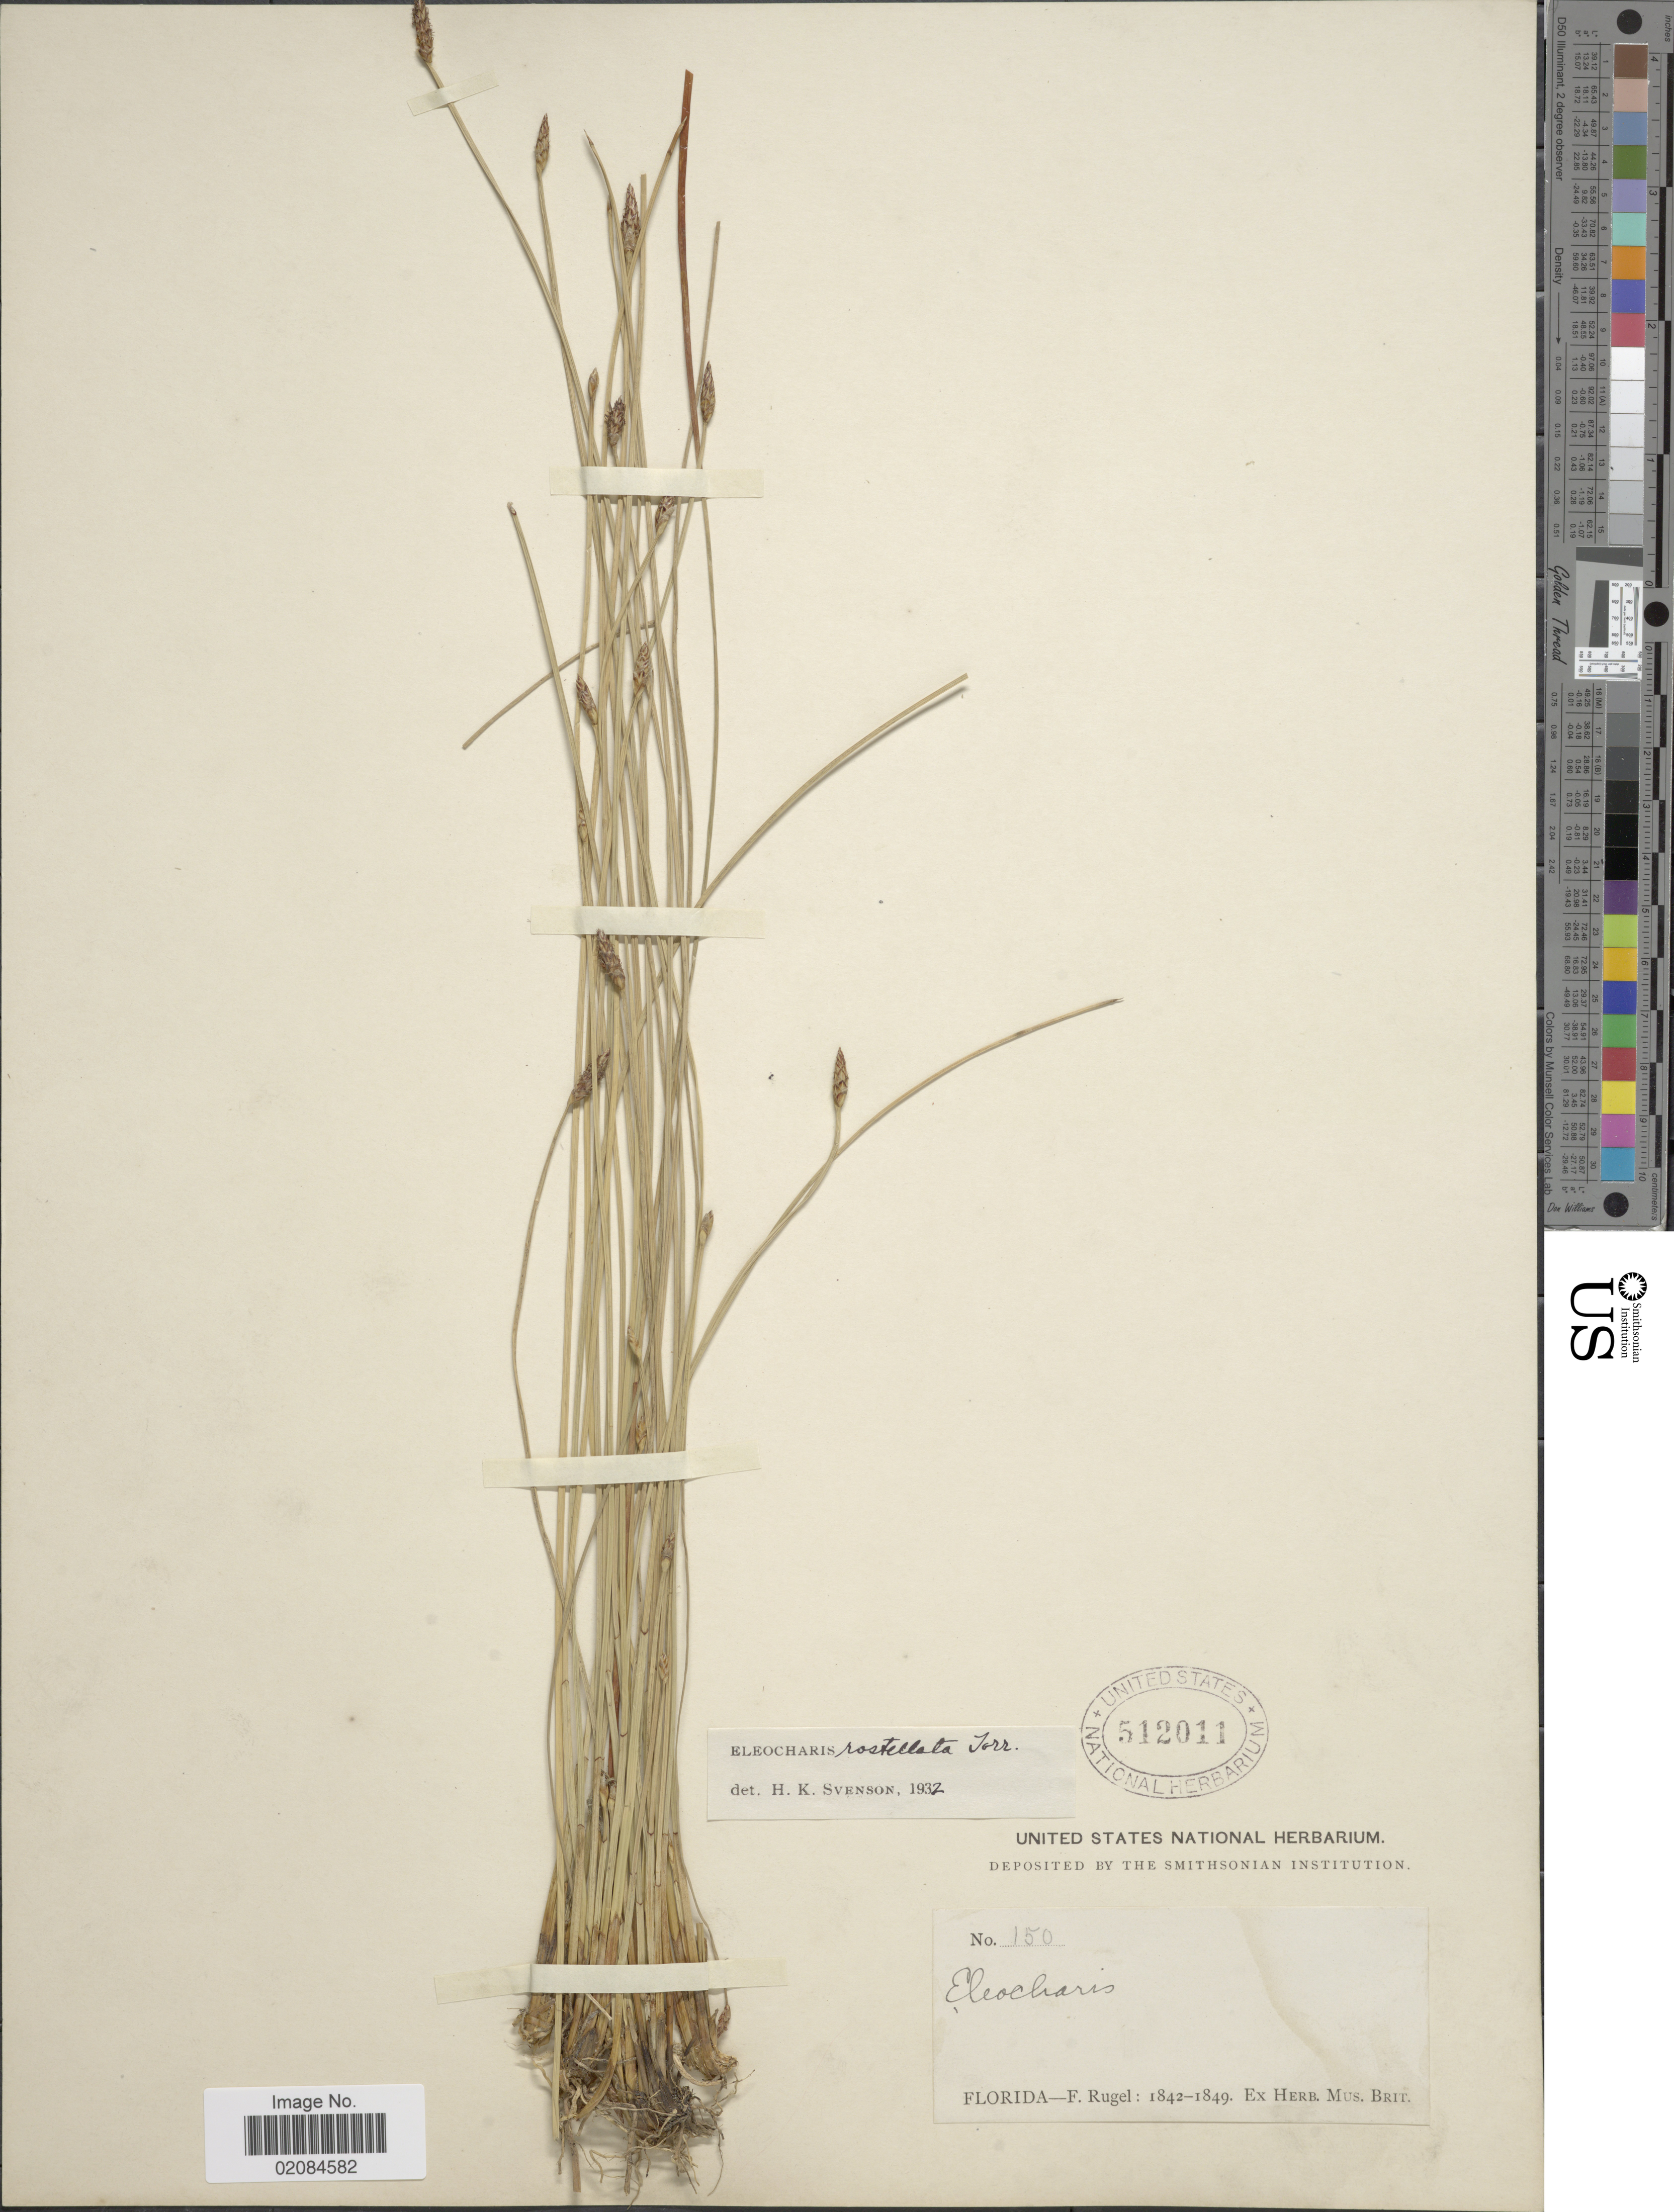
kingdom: Plantae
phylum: Tracheophyta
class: Liliopsida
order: Poales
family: Cyperaceae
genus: Eleocharis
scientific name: Eleocharis rostellata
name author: (Torr.) Torr.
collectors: F. Rugel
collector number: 150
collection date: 1842/1849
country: United States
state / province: Florida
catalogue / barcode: US 512011